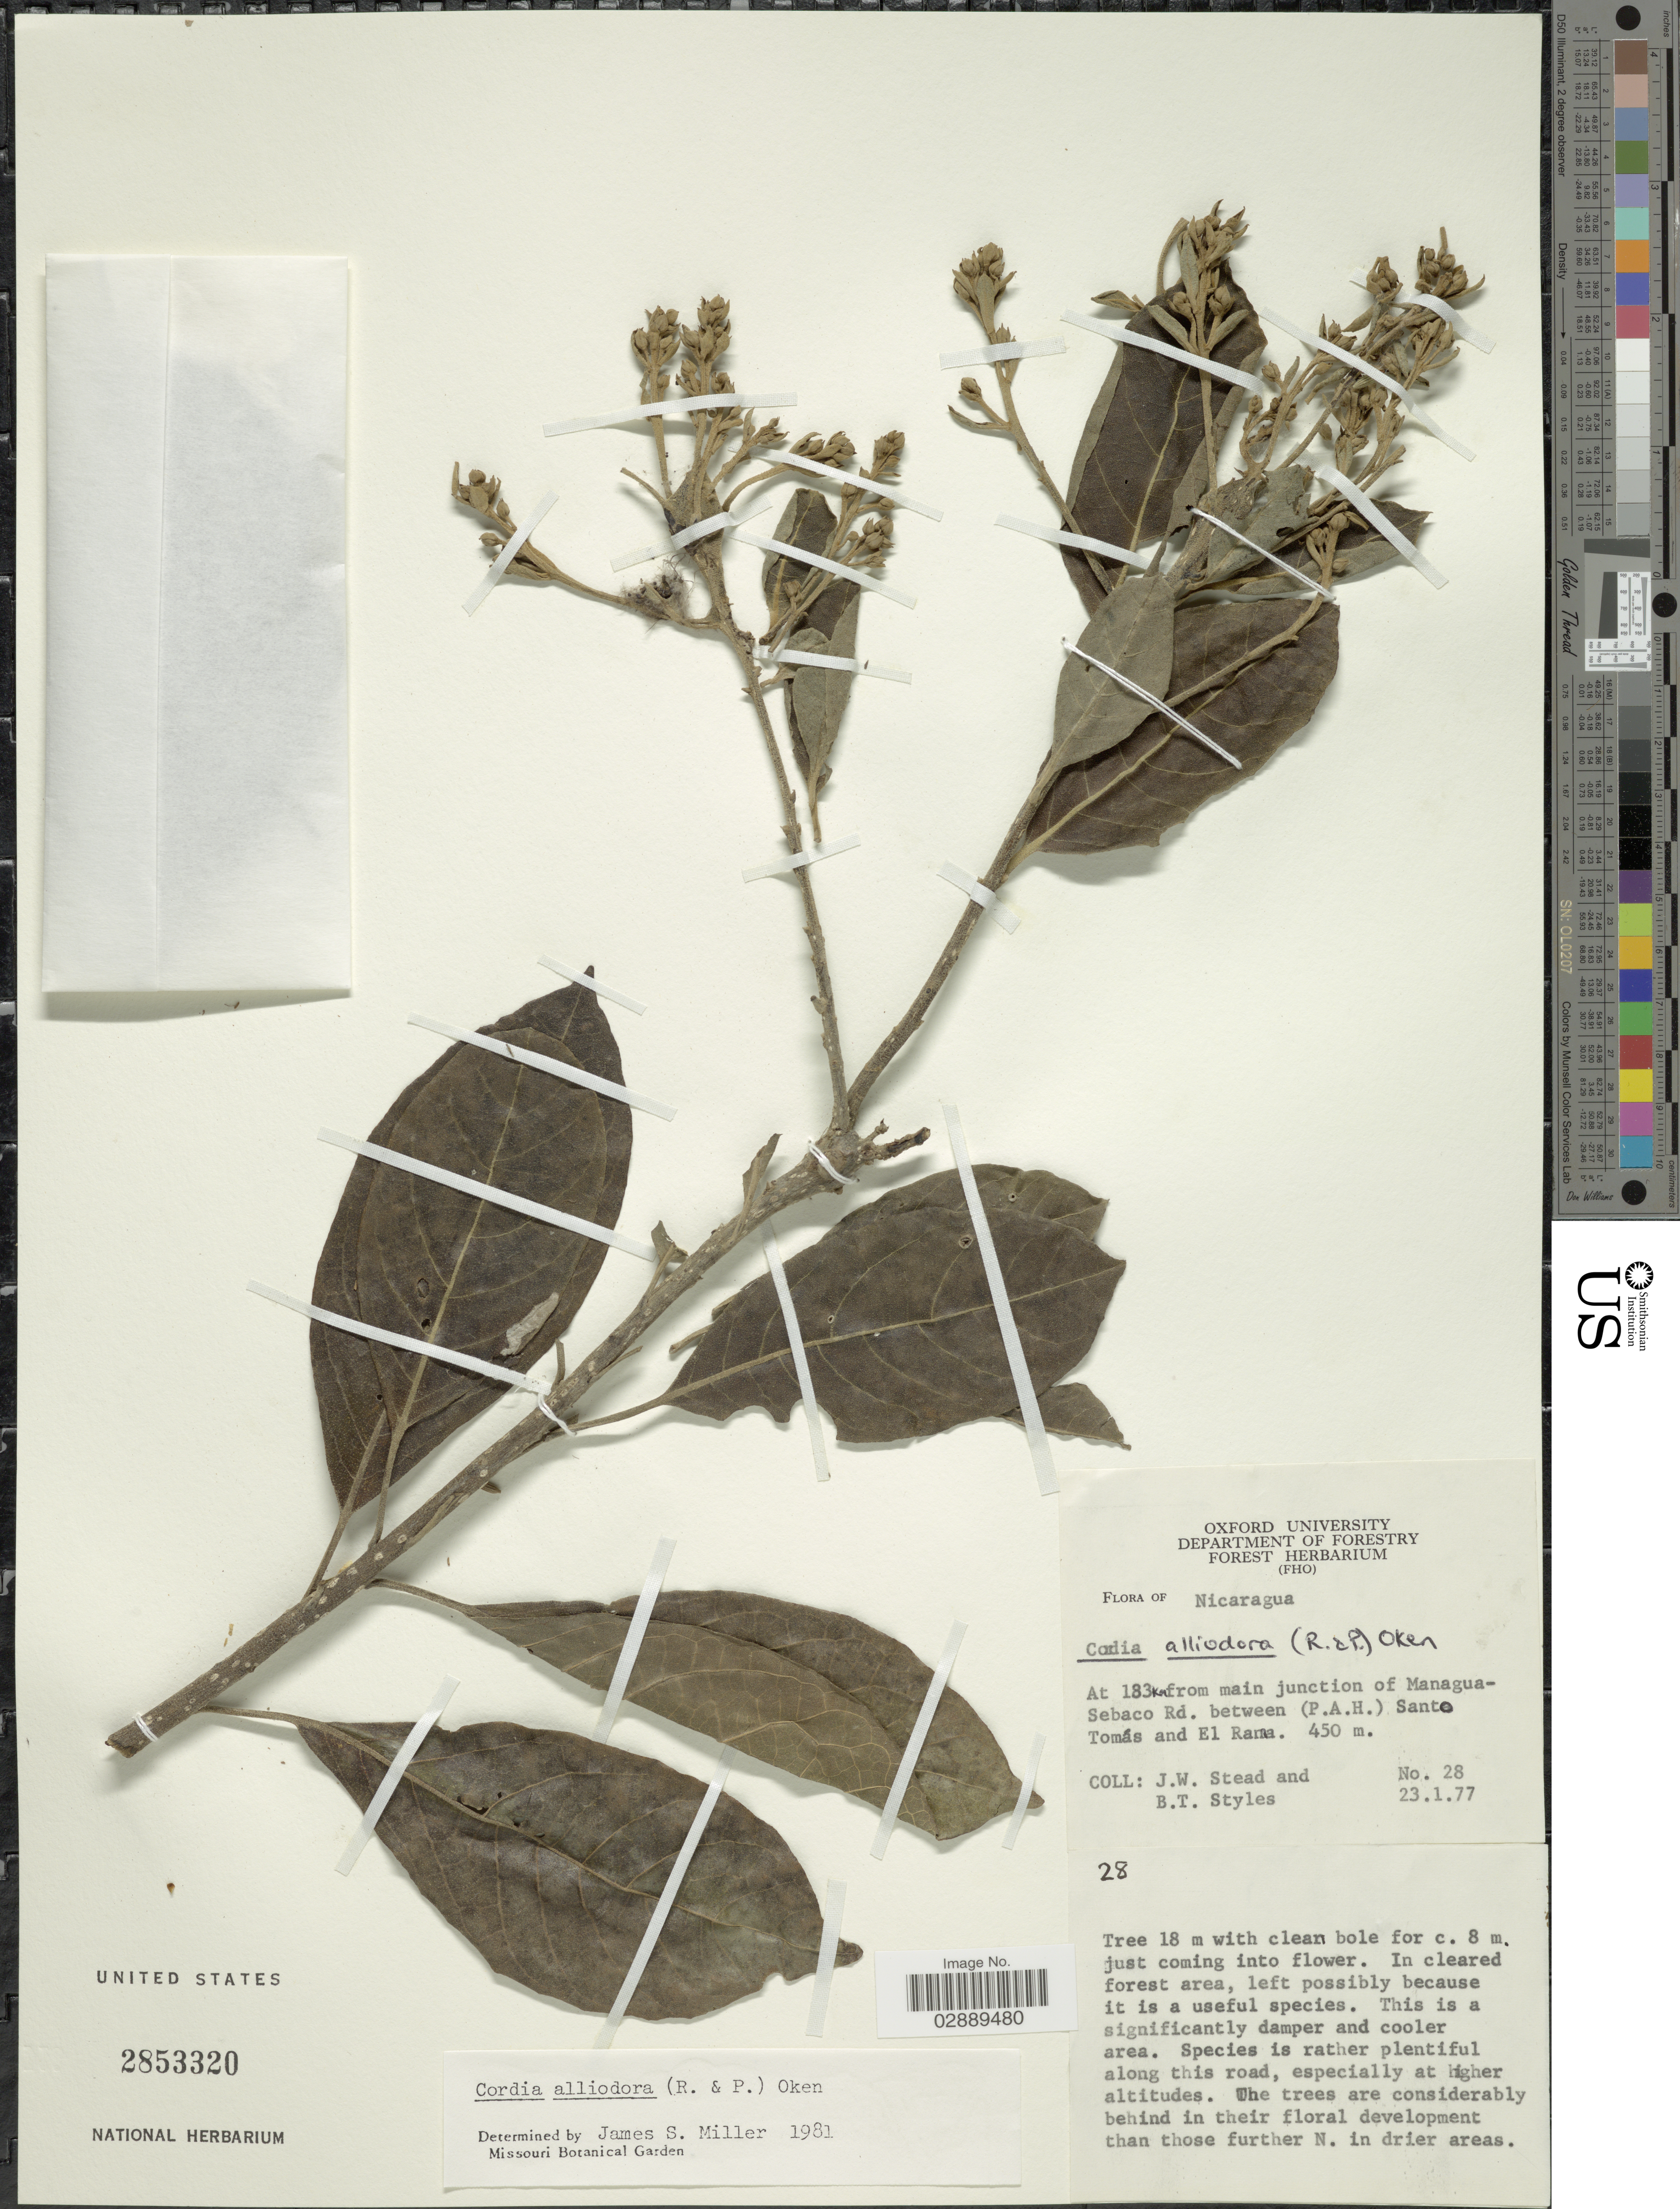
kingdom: Plantae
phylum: Tracheophyta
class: Magnoliopsida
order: Boraginales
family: Cordiaceae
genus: Cordia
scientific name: Cordia alliodora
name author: (Ruiz & Pav.) Oken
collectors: J. Stead & B. T. Styles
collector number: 28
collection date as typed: Transcribed d/m/y: 23/7/77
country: Nicaragua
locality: At 183 km from main junction of Managua-Sebaco Rd. between (P.A.H.) Santo Tomás and El Rama.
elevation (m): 450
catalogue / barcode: US 2853320